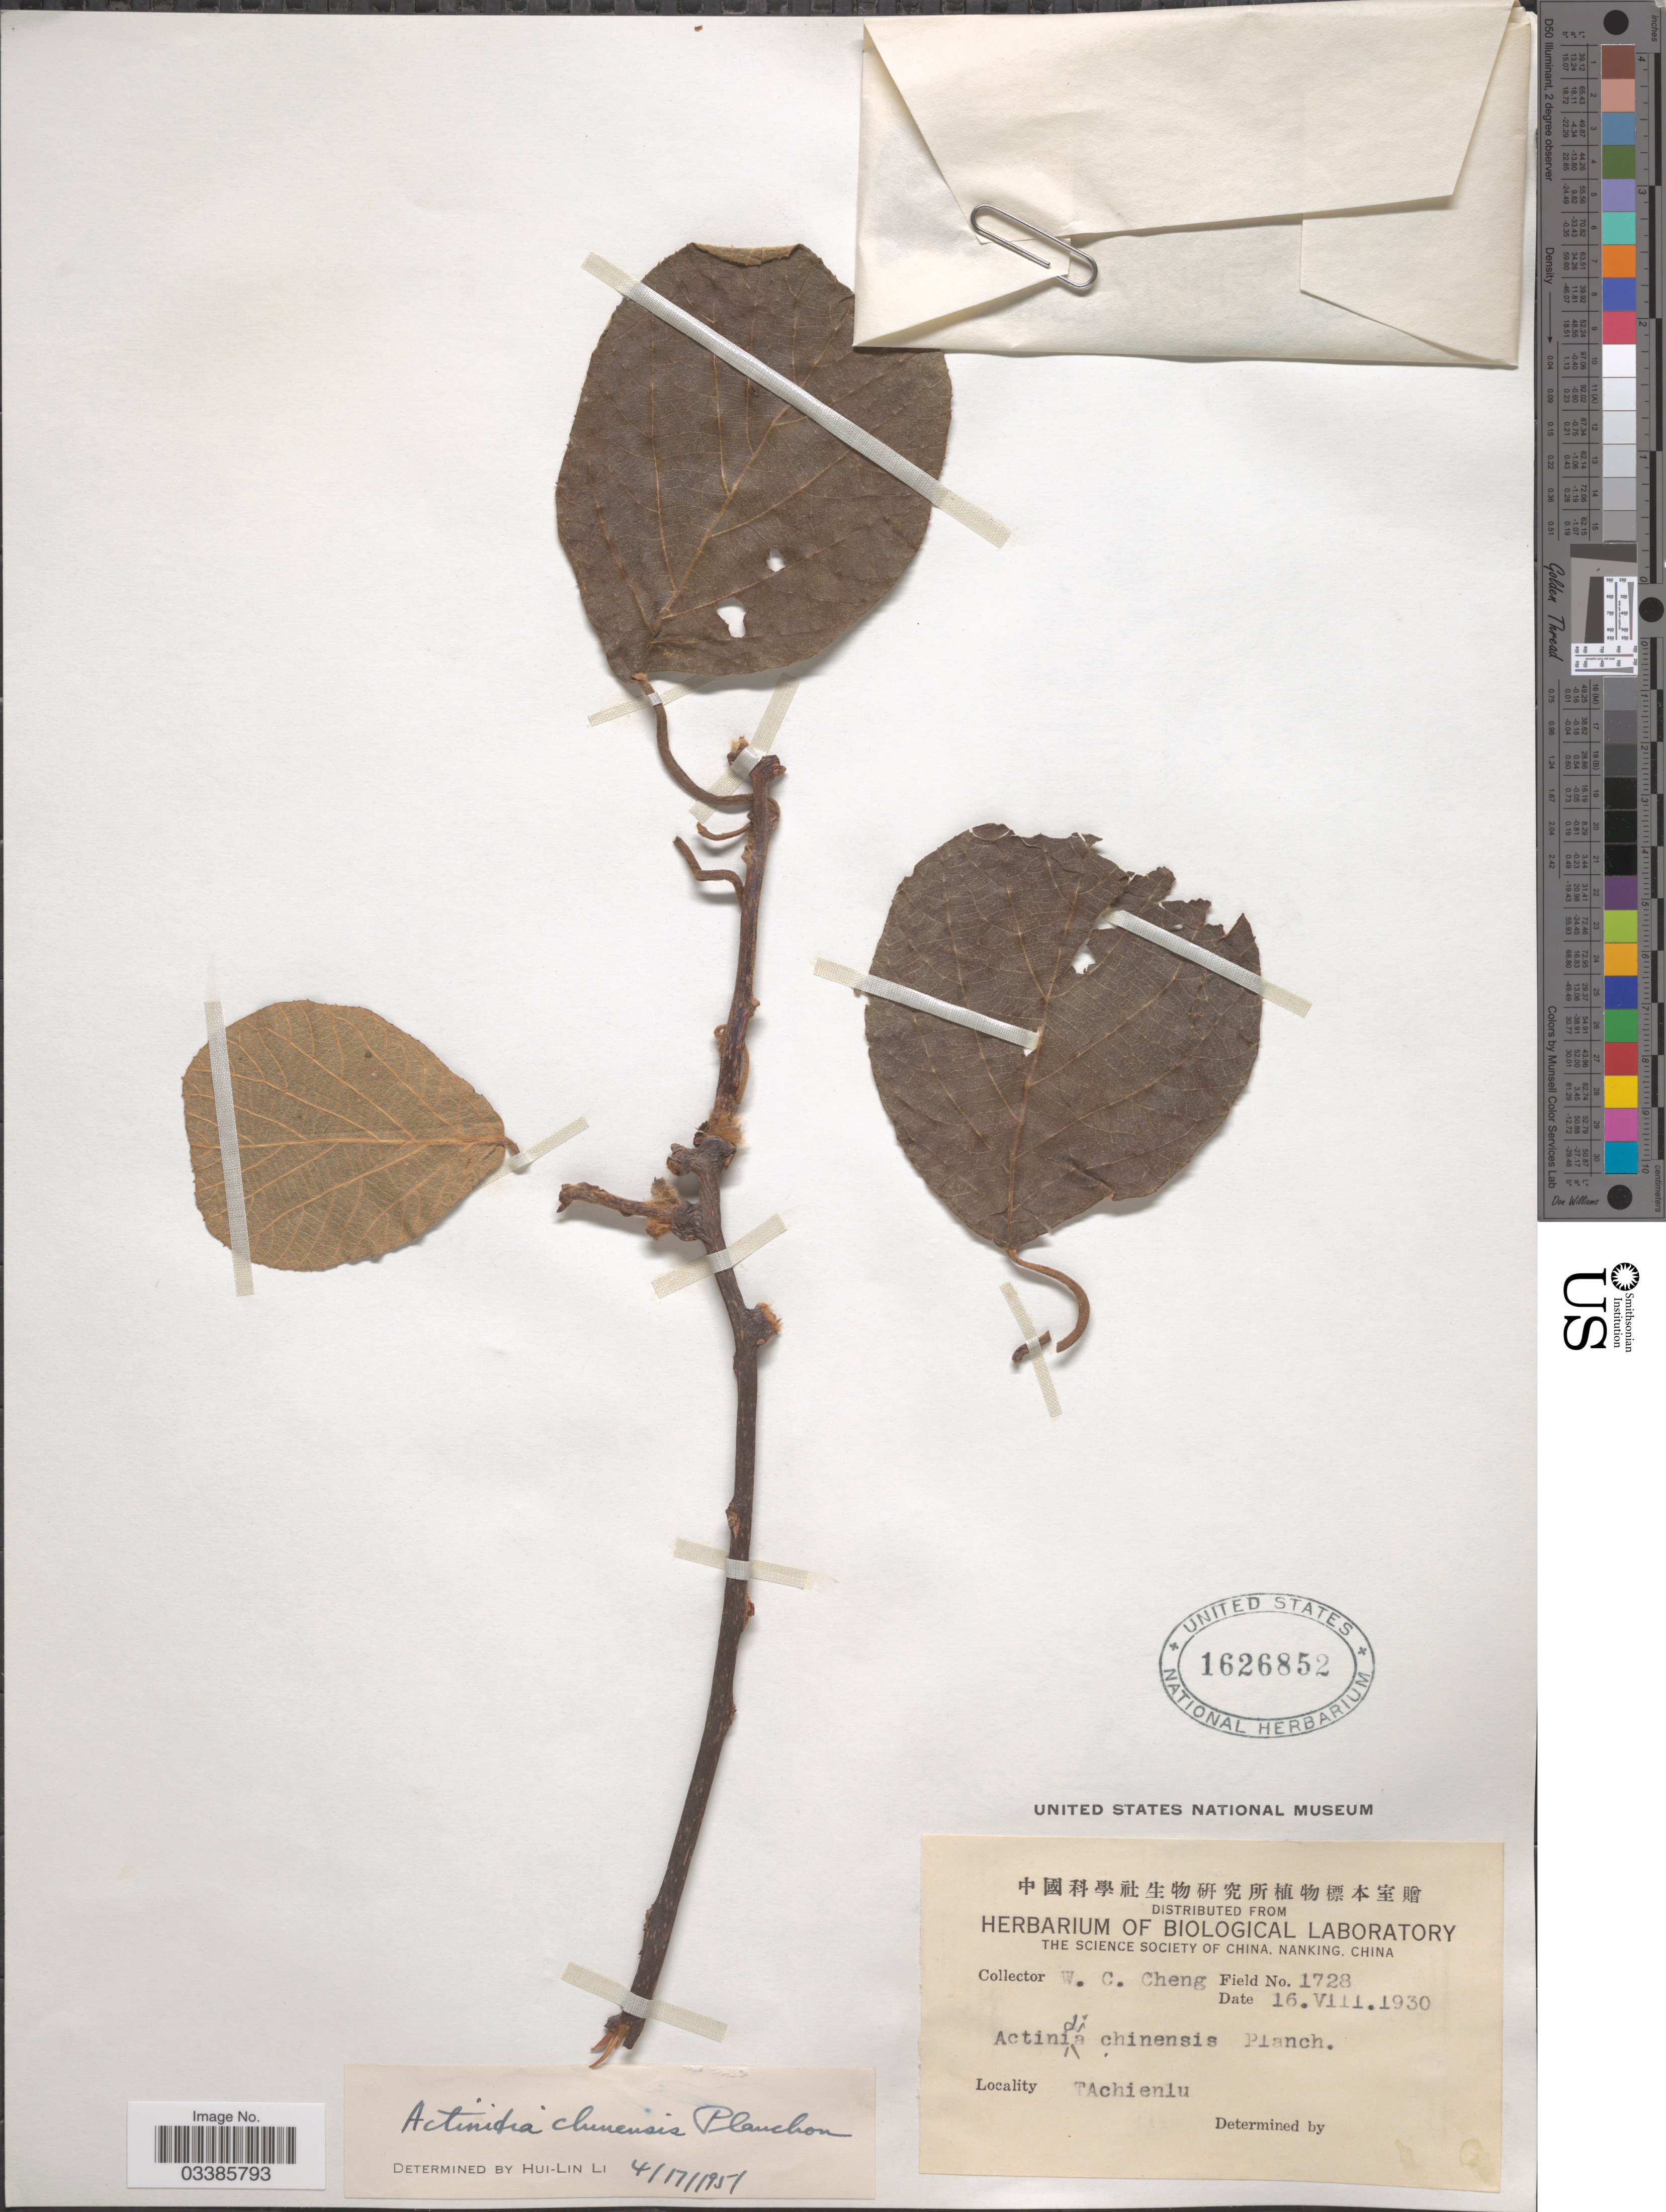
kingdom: Plantae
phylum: Tracheophyta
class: Magnoliopsida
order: Ericales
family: Actinidiaceae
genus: Actinidia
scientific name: Actinidia chinensis var. chinensis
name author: Planch.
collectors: W. C. Cheng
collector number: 1728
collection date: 1930-08-16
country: China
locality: Tachienlu.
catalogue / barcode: US 1626852